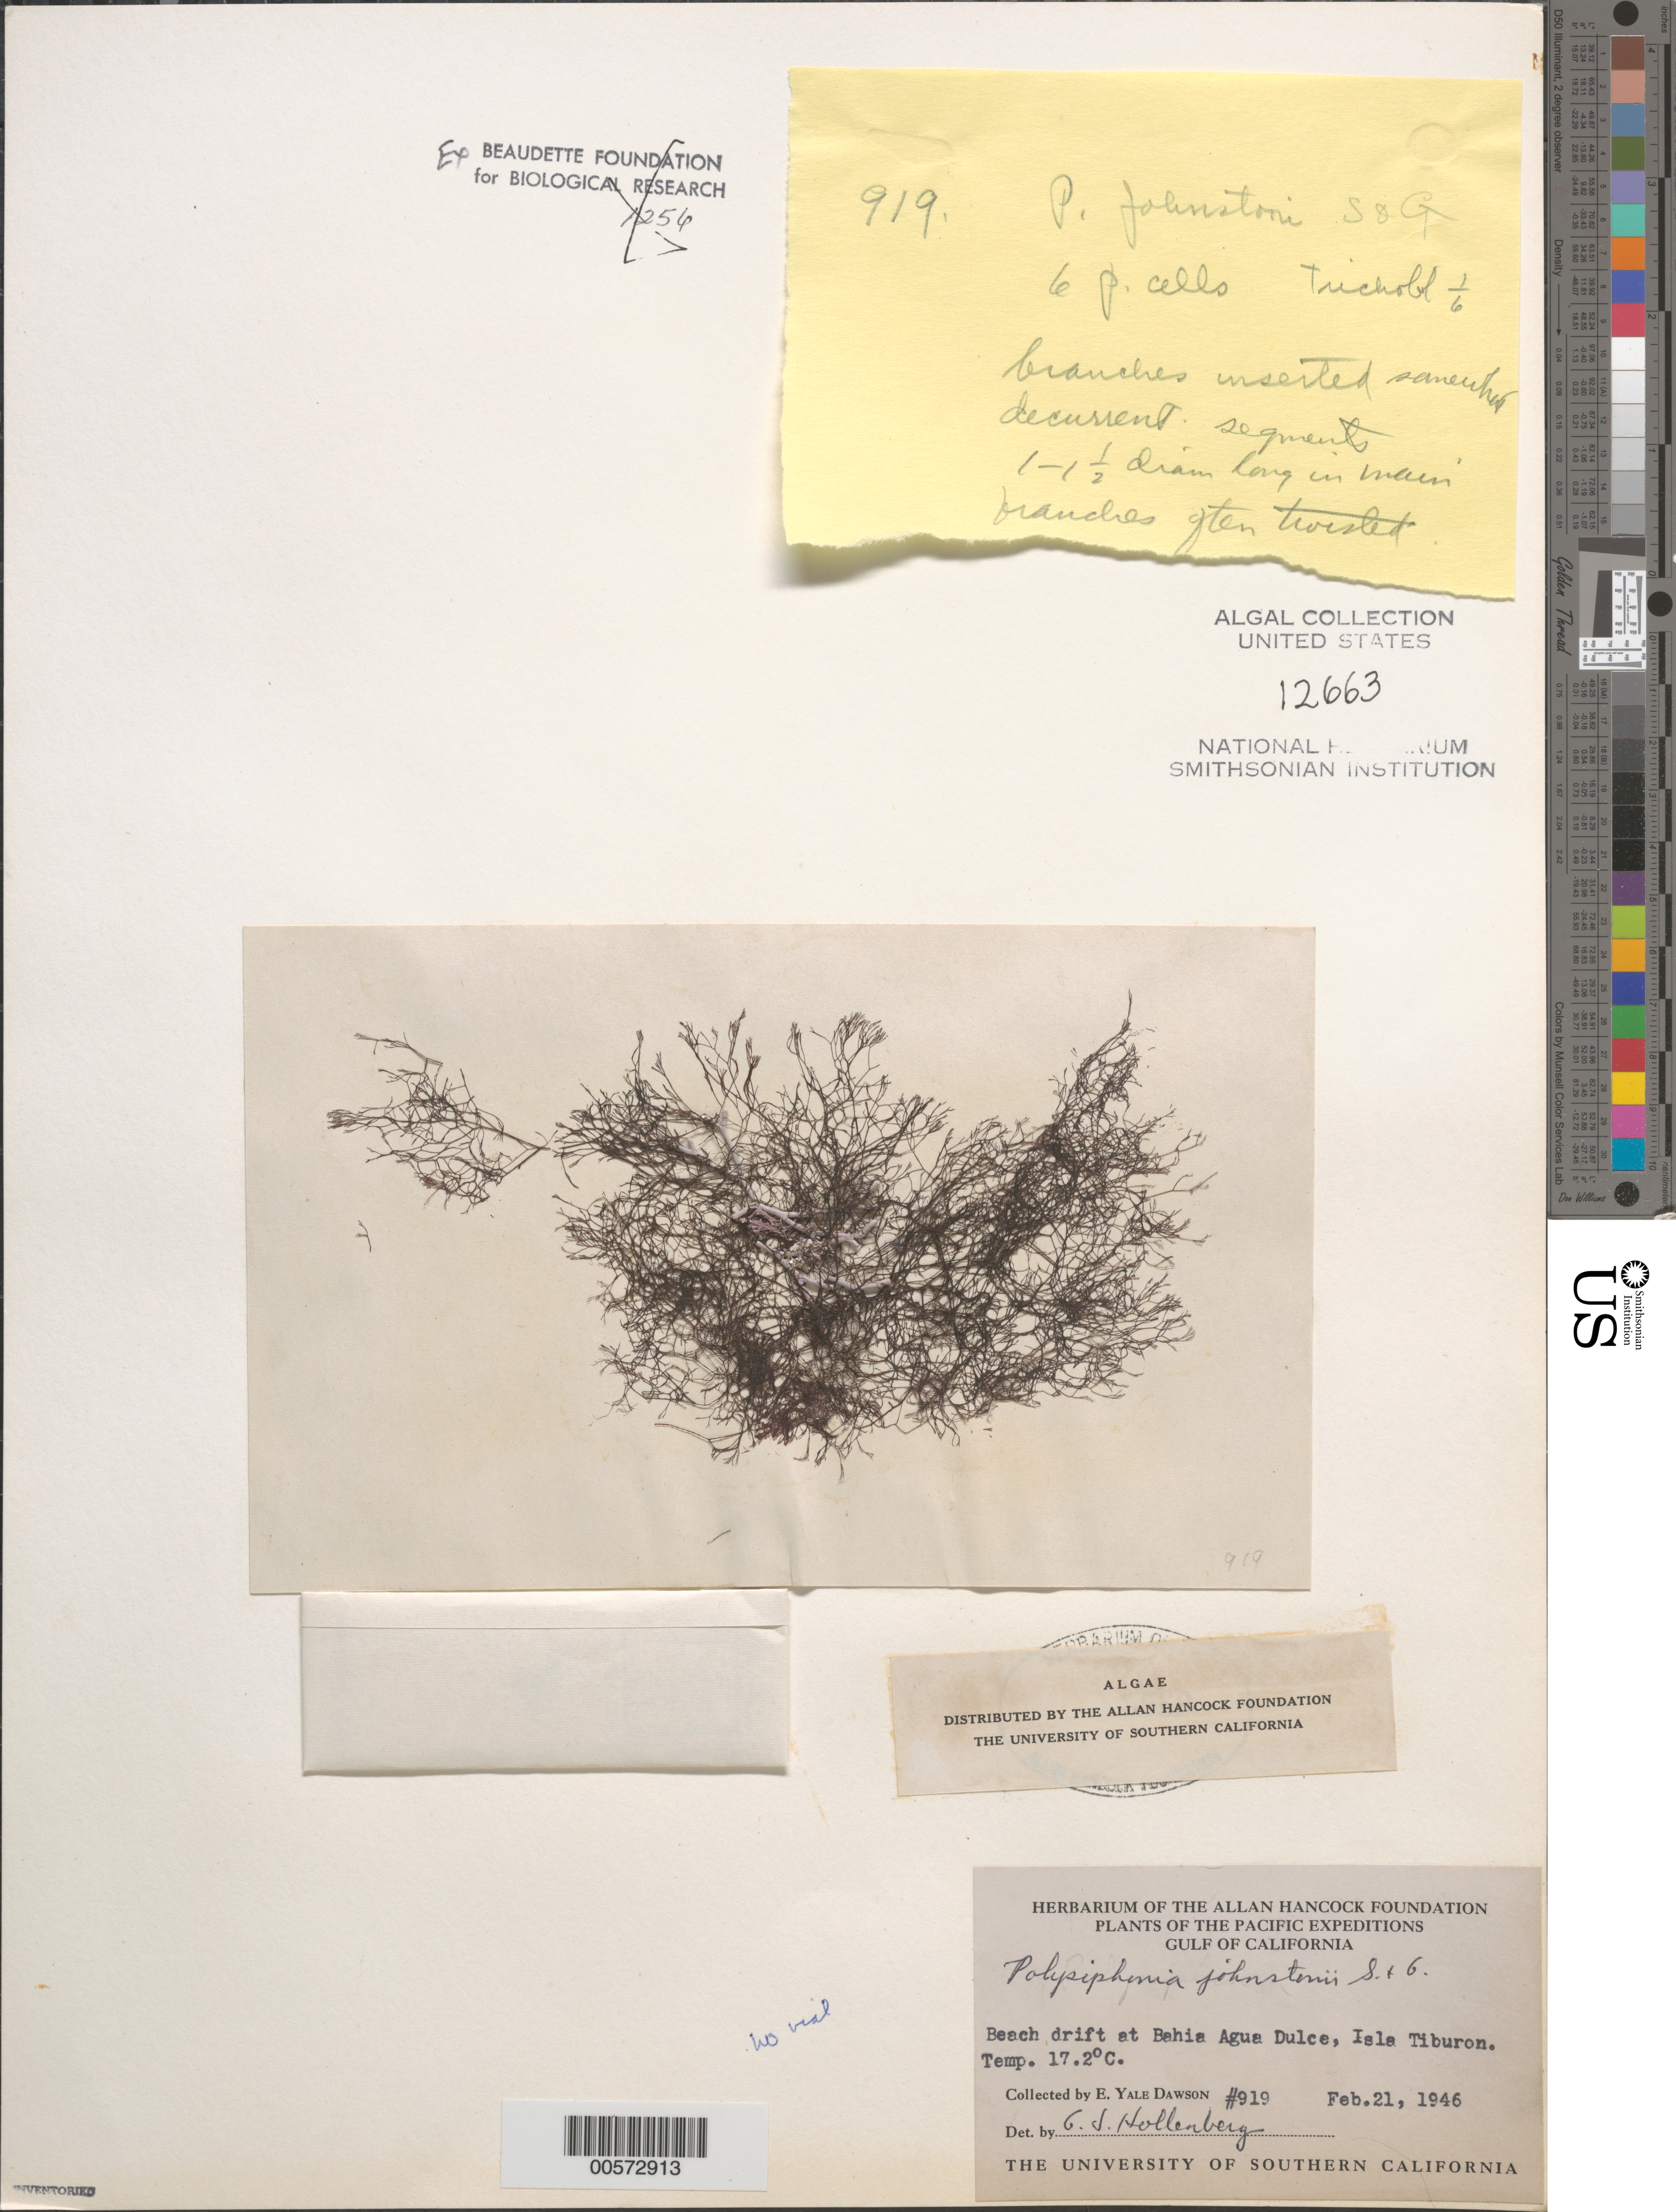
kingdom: Plantae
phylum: Rhodophyta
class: Florideophyceae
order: Ceramiales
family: Rhodomelaceae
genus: Melanothamnus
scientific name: Melanothamnus johnstonii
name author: (Setchell & N.L. Gardner) Diaz-Tapia & Maggs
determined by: Algae name updating Project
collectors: E. Y. Dawson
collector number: EYD 919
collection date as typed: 21 Feb 1946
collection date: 1946-02-21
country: Mexico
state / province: Sonora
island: Isla Tiburon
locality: Bahia Agua Dulce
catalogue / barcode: US 12663